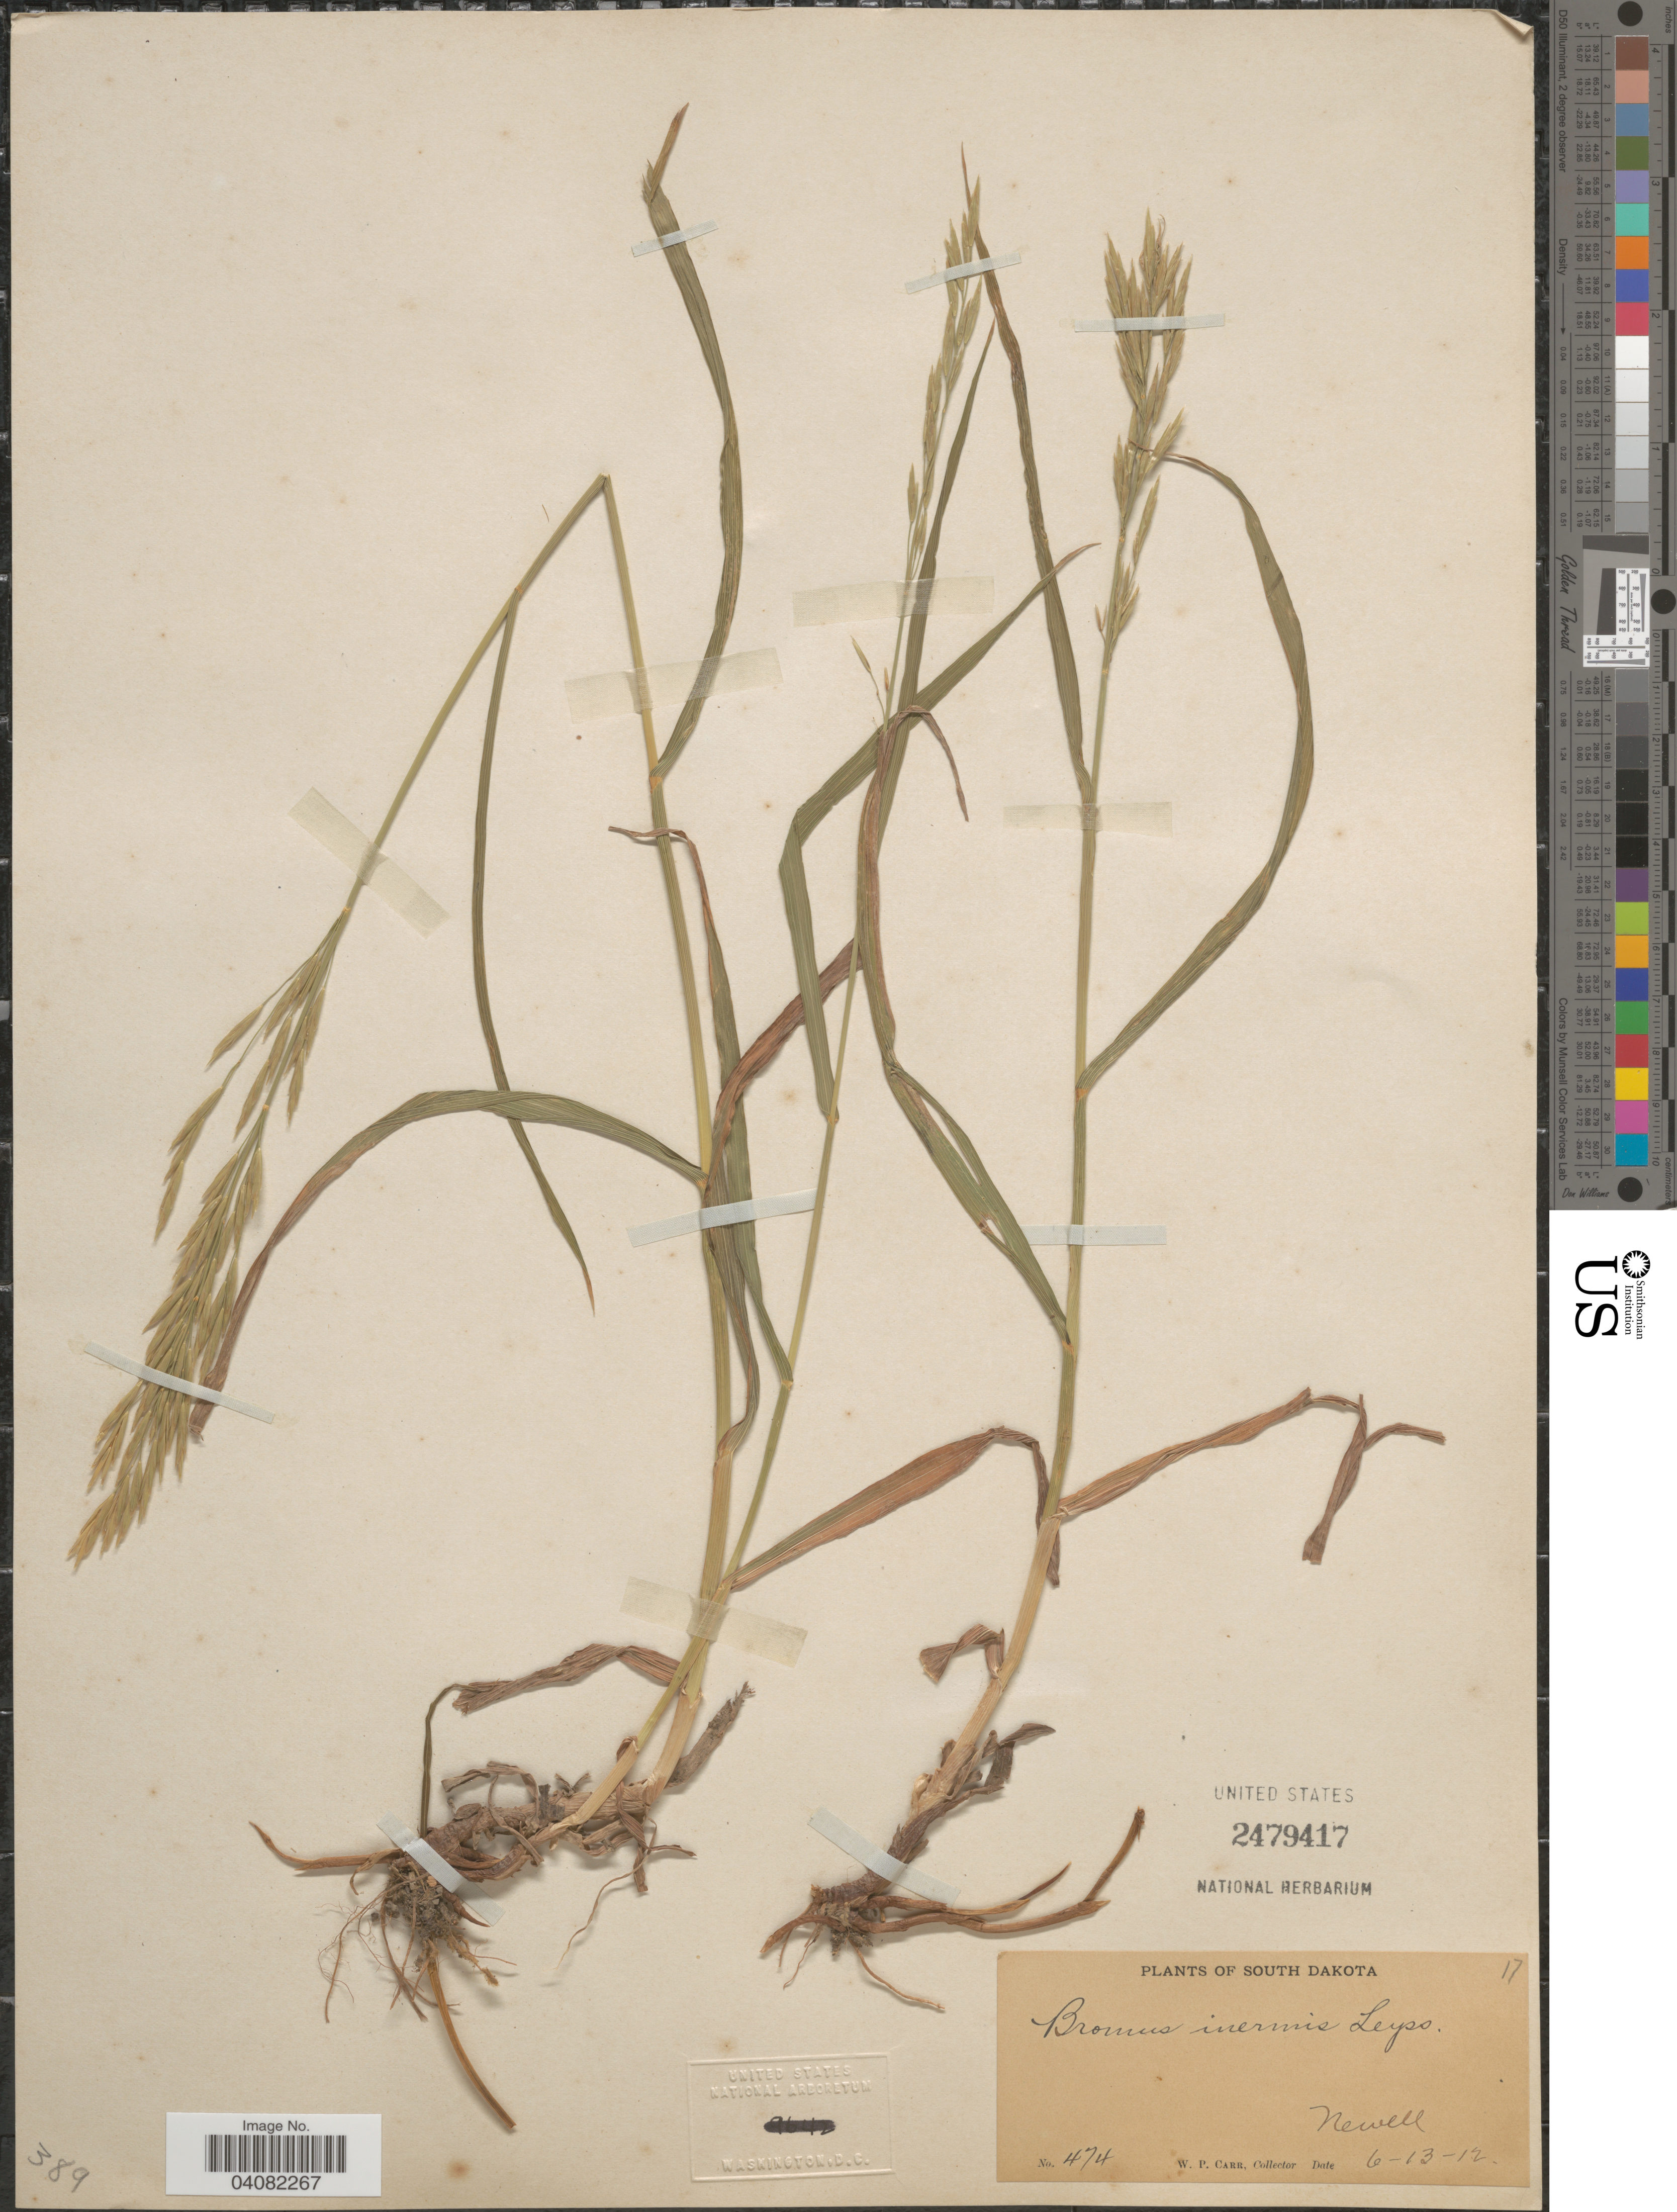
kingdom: Plantae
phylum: Tracheophyta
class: Liliopsida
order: Poales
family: Poaceae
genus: Bromus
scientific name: Bromus inermis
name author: Leyss.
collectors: W. Carr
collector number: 474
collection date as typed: Transcribed d/m/y: 13/6/12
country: United States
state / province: North Dakota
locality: Newell.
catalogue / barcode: US 2479417